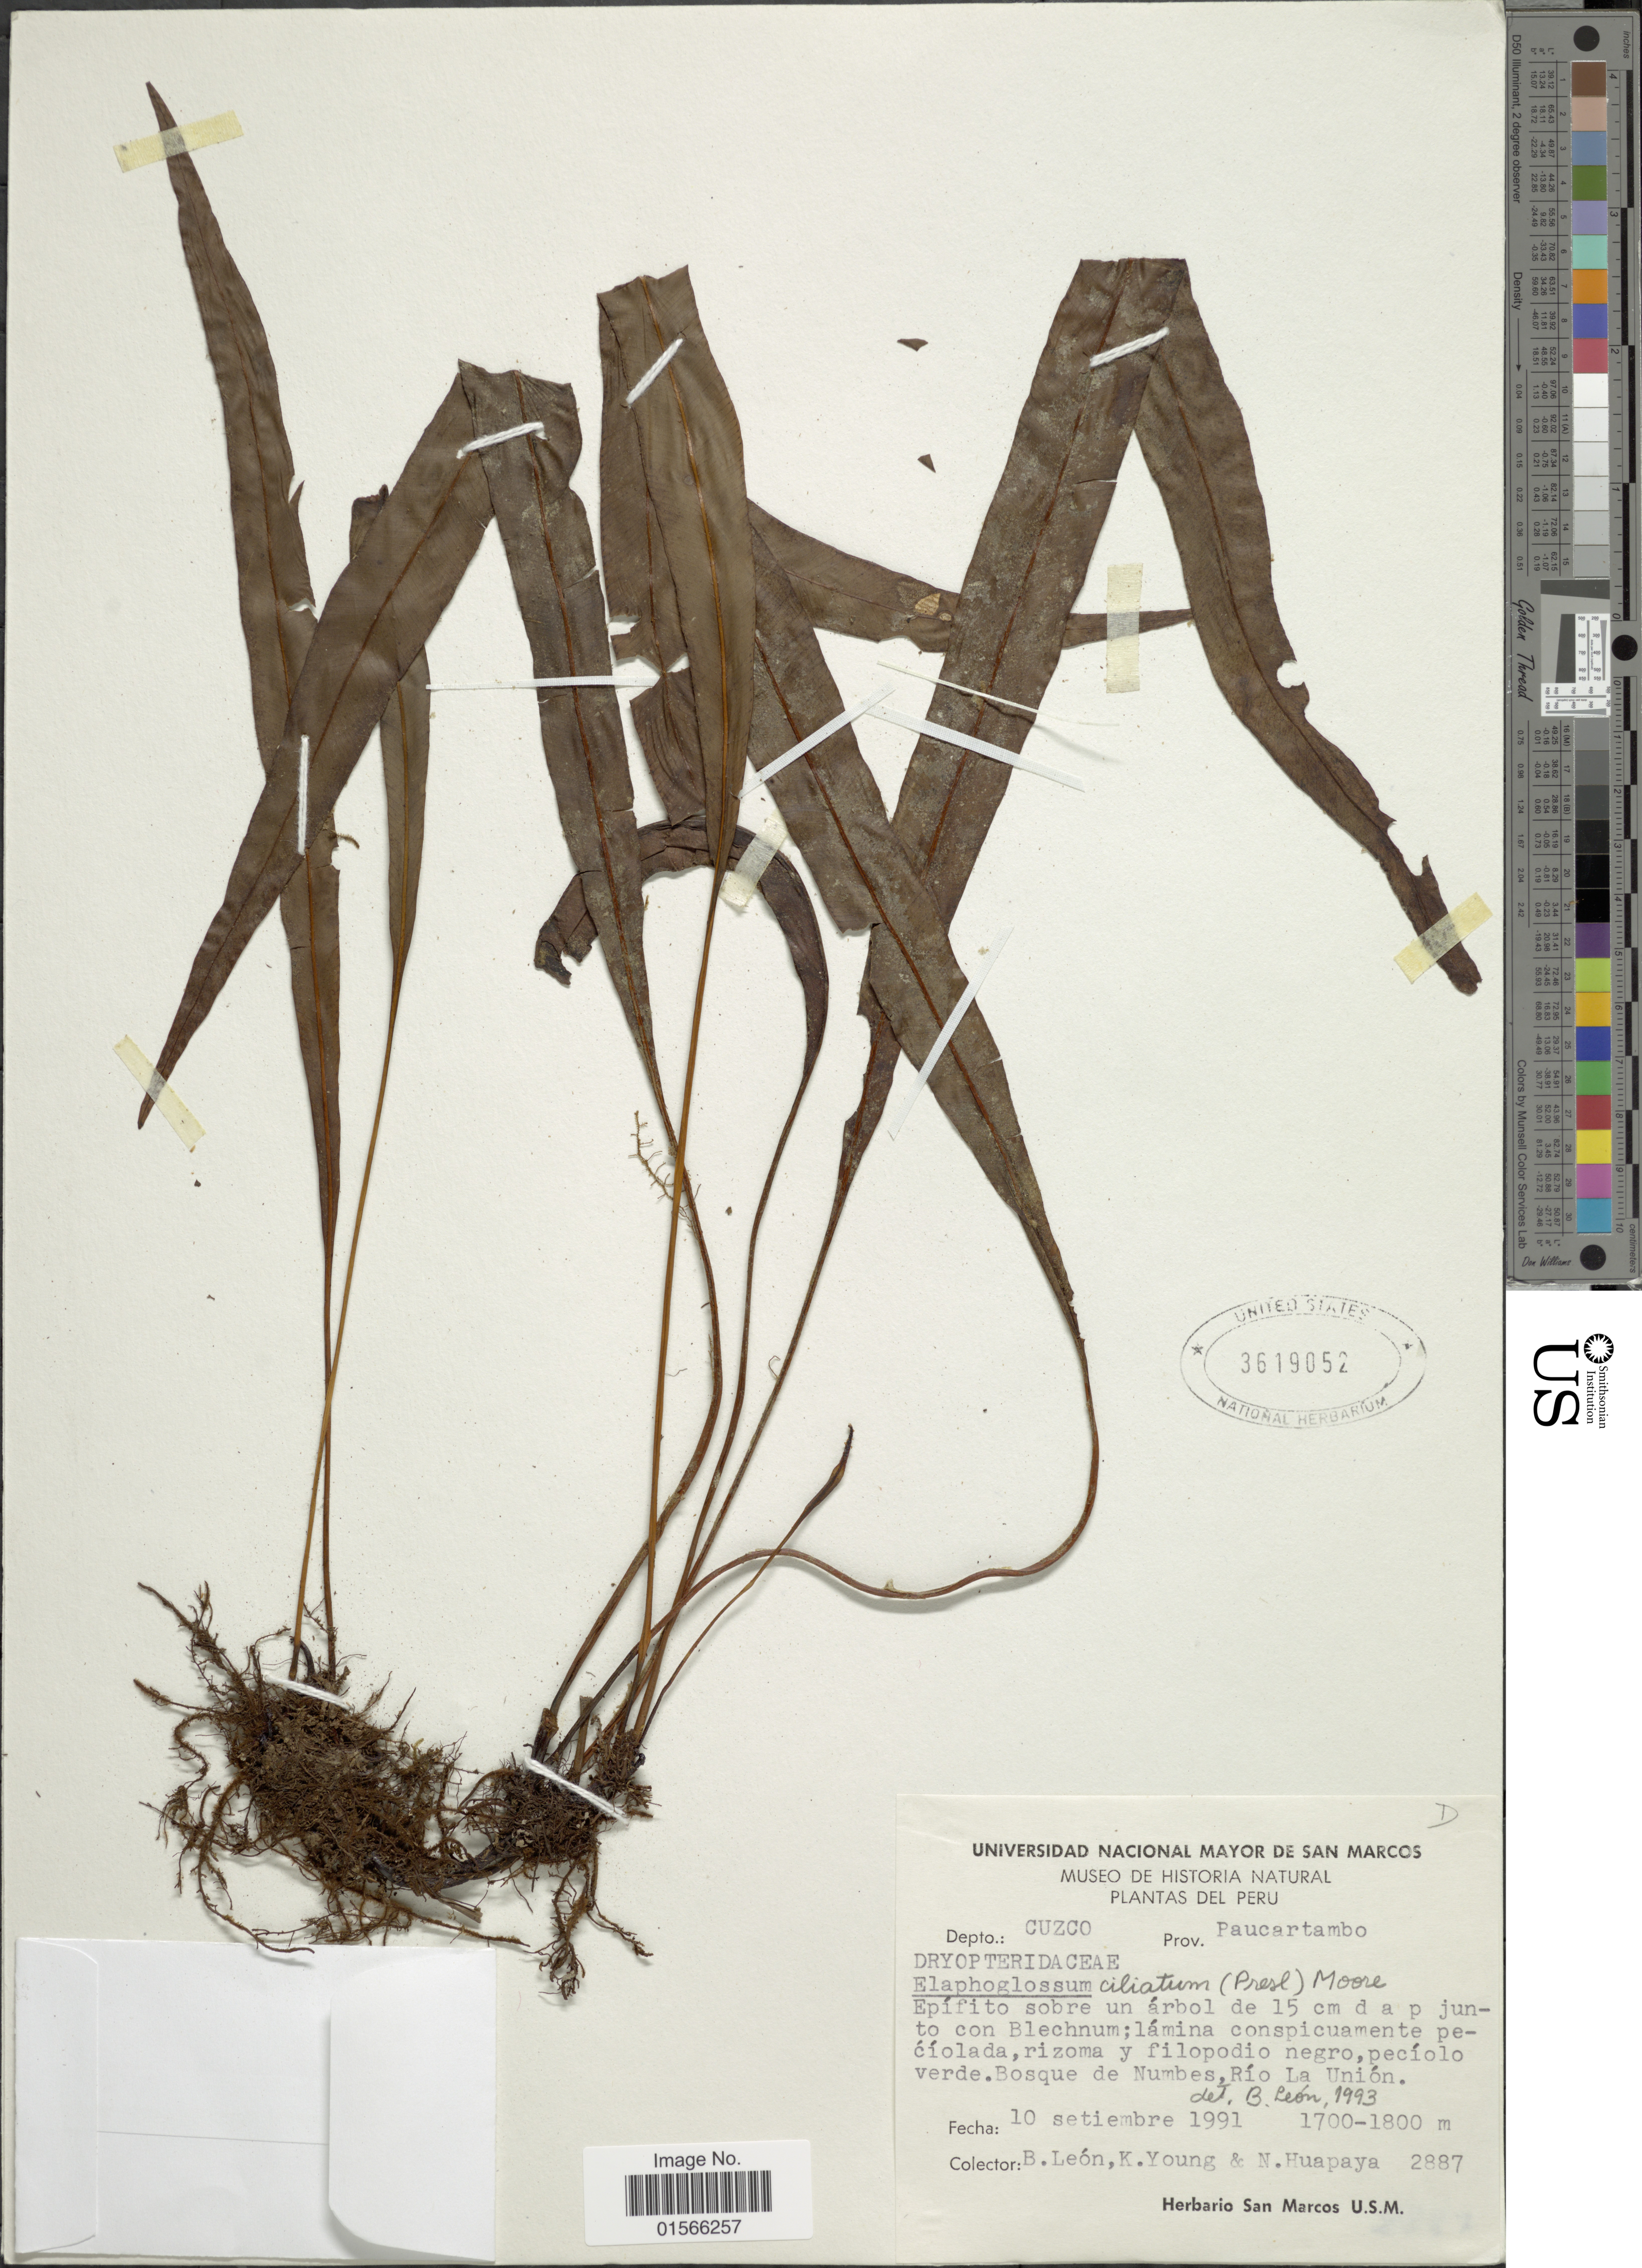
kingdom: Plantae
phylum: Tracheophyta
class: Polypodiopsida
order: Polypodiales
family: Dryopteridaceae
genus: Elaphoglossum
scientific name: Elaphoglossum ciliatum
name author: (C. Presl) T. Moore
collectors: B. León, K. Young & N. Huapaya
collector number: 2887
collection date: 1991-09-10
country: Peru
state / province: Cusco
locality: Depto: Cuzco, Prov. Paucartambo. Bosque de Numbes, Río La Unión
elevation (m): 1700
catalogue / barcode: US 3619052